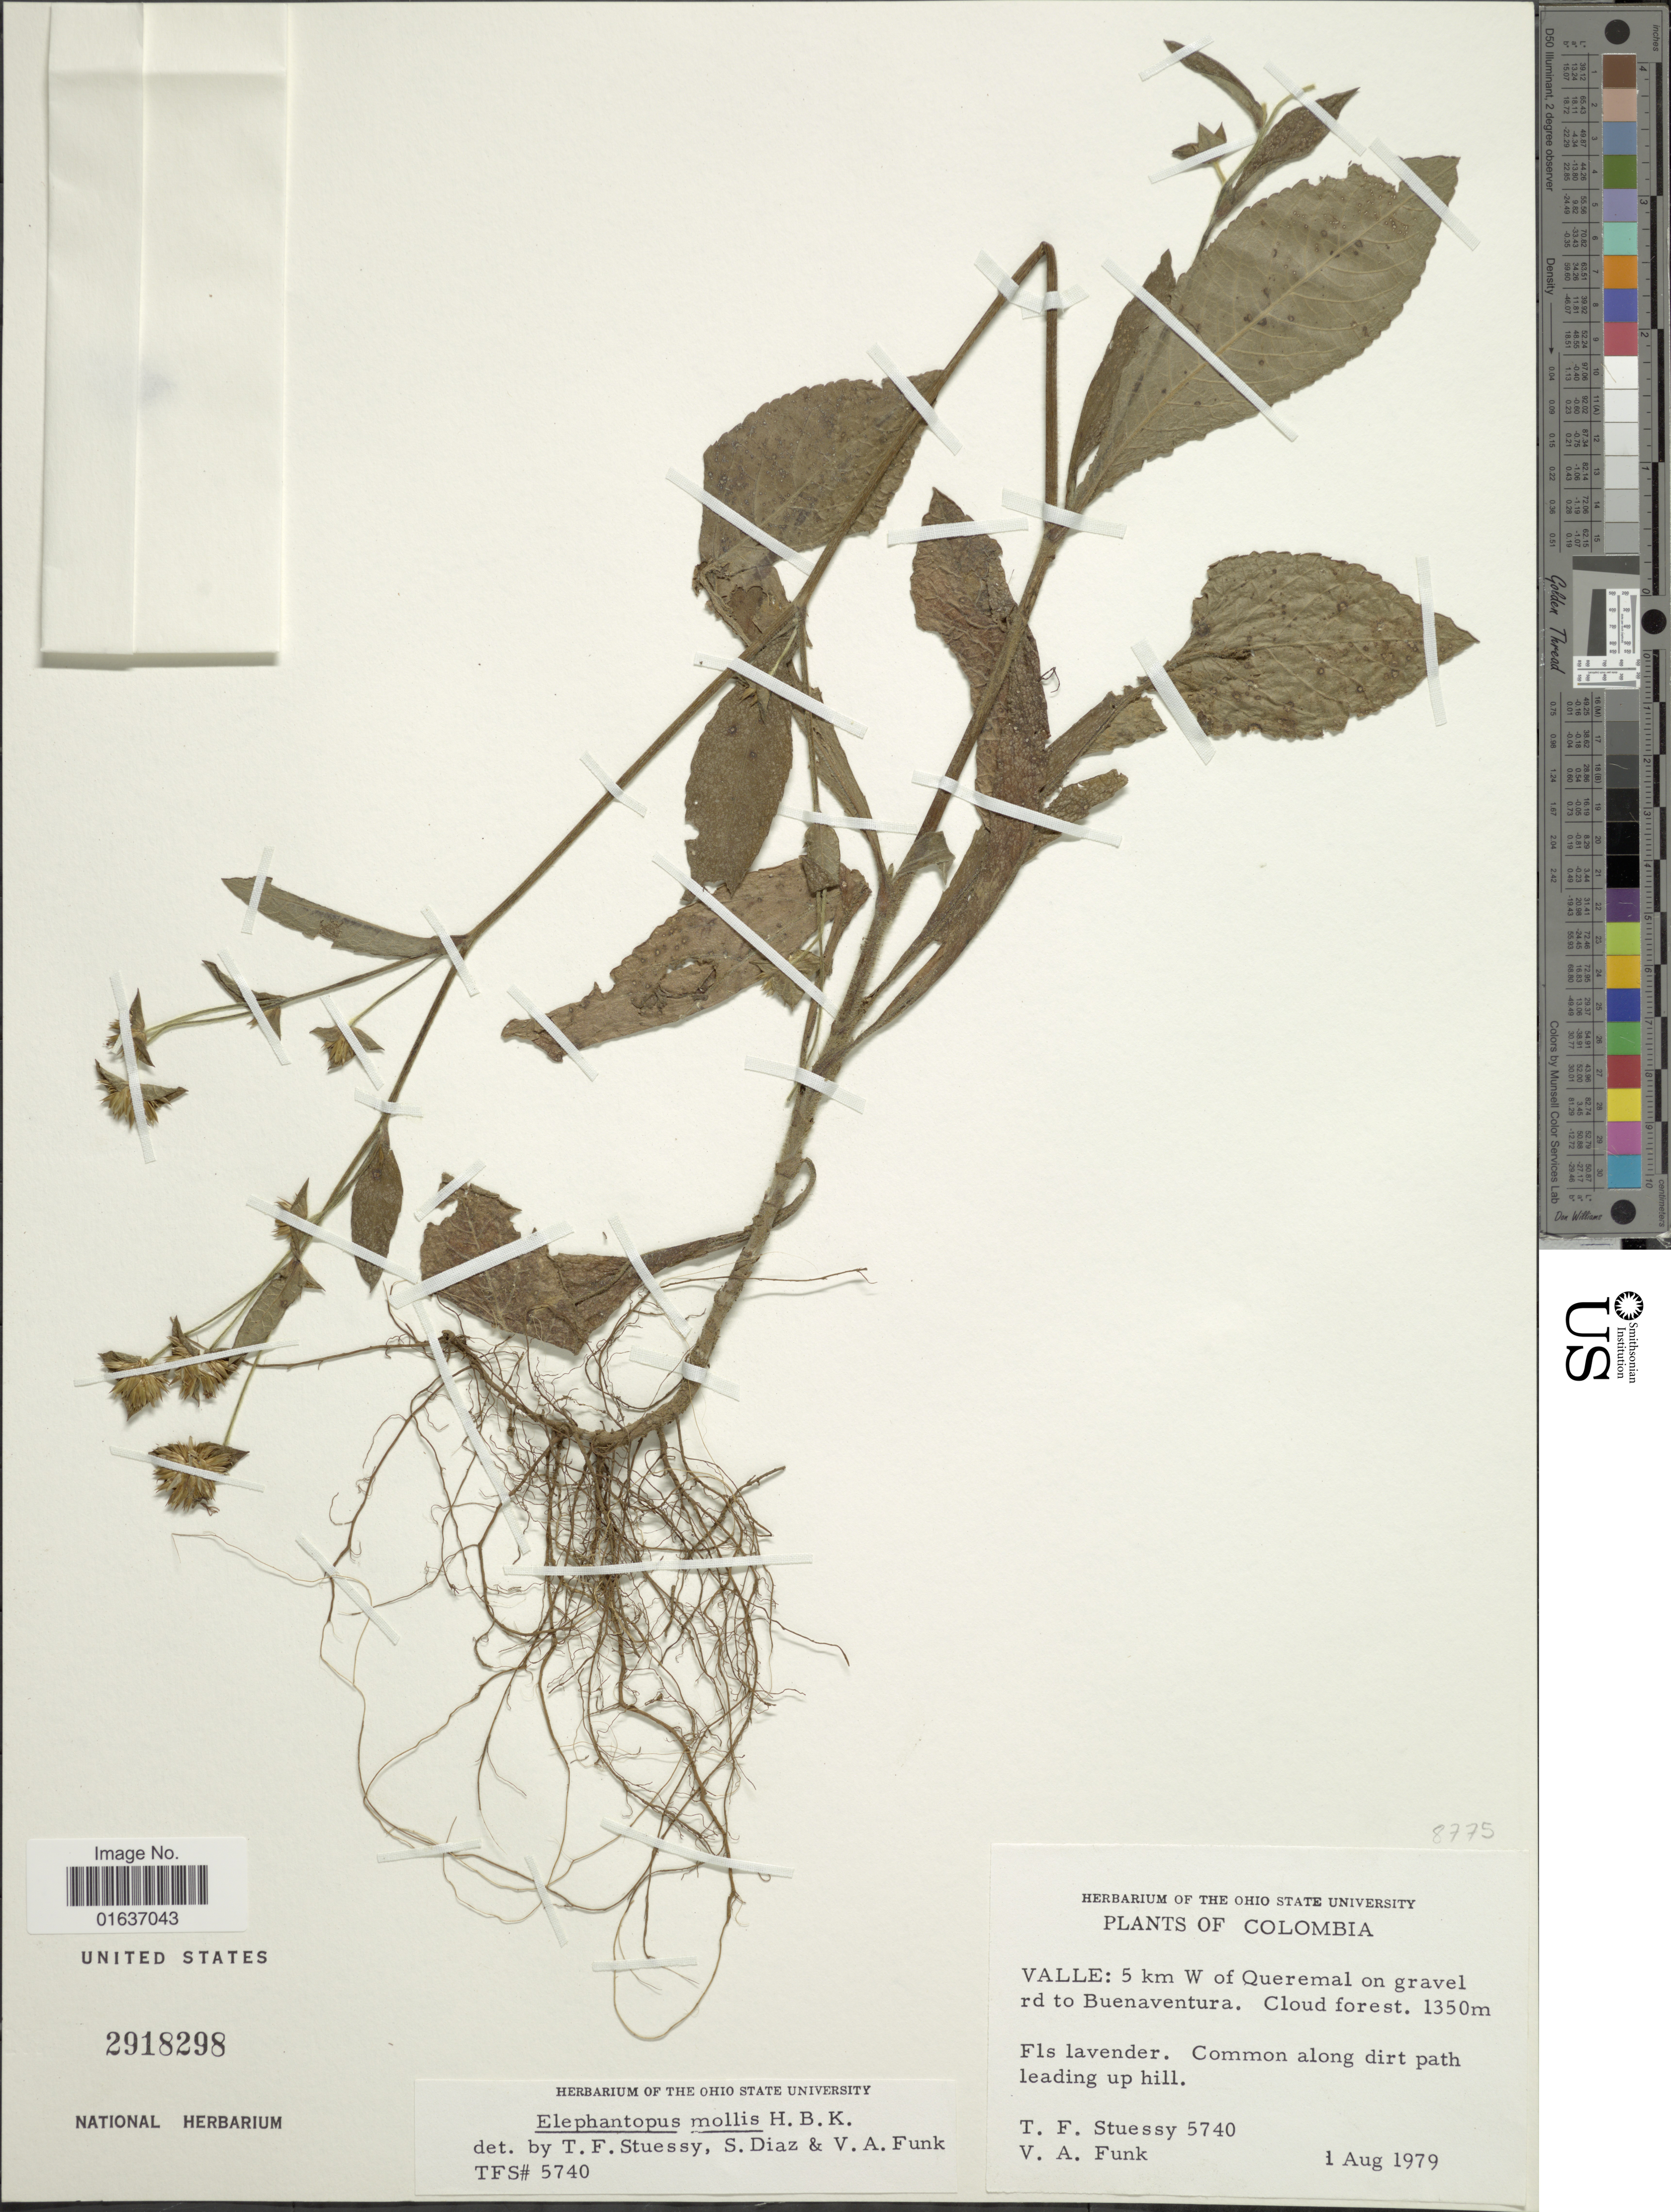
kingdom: Plantae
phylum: Tracheophyta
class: Magnoliopsida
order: Asterales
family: Asteraceae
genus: Elephantopus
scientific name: Elephantopus mollis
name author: Kunth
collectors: T. Stuessy & V. Funk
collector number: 5740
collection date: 1979-08-01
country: Colombia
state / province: Valle del Cauca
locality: Valle: 5 km W of Queremal on gravel rd to Buenaventura, along dirt path leading up hill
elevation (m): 1350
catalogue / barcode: US 2918298